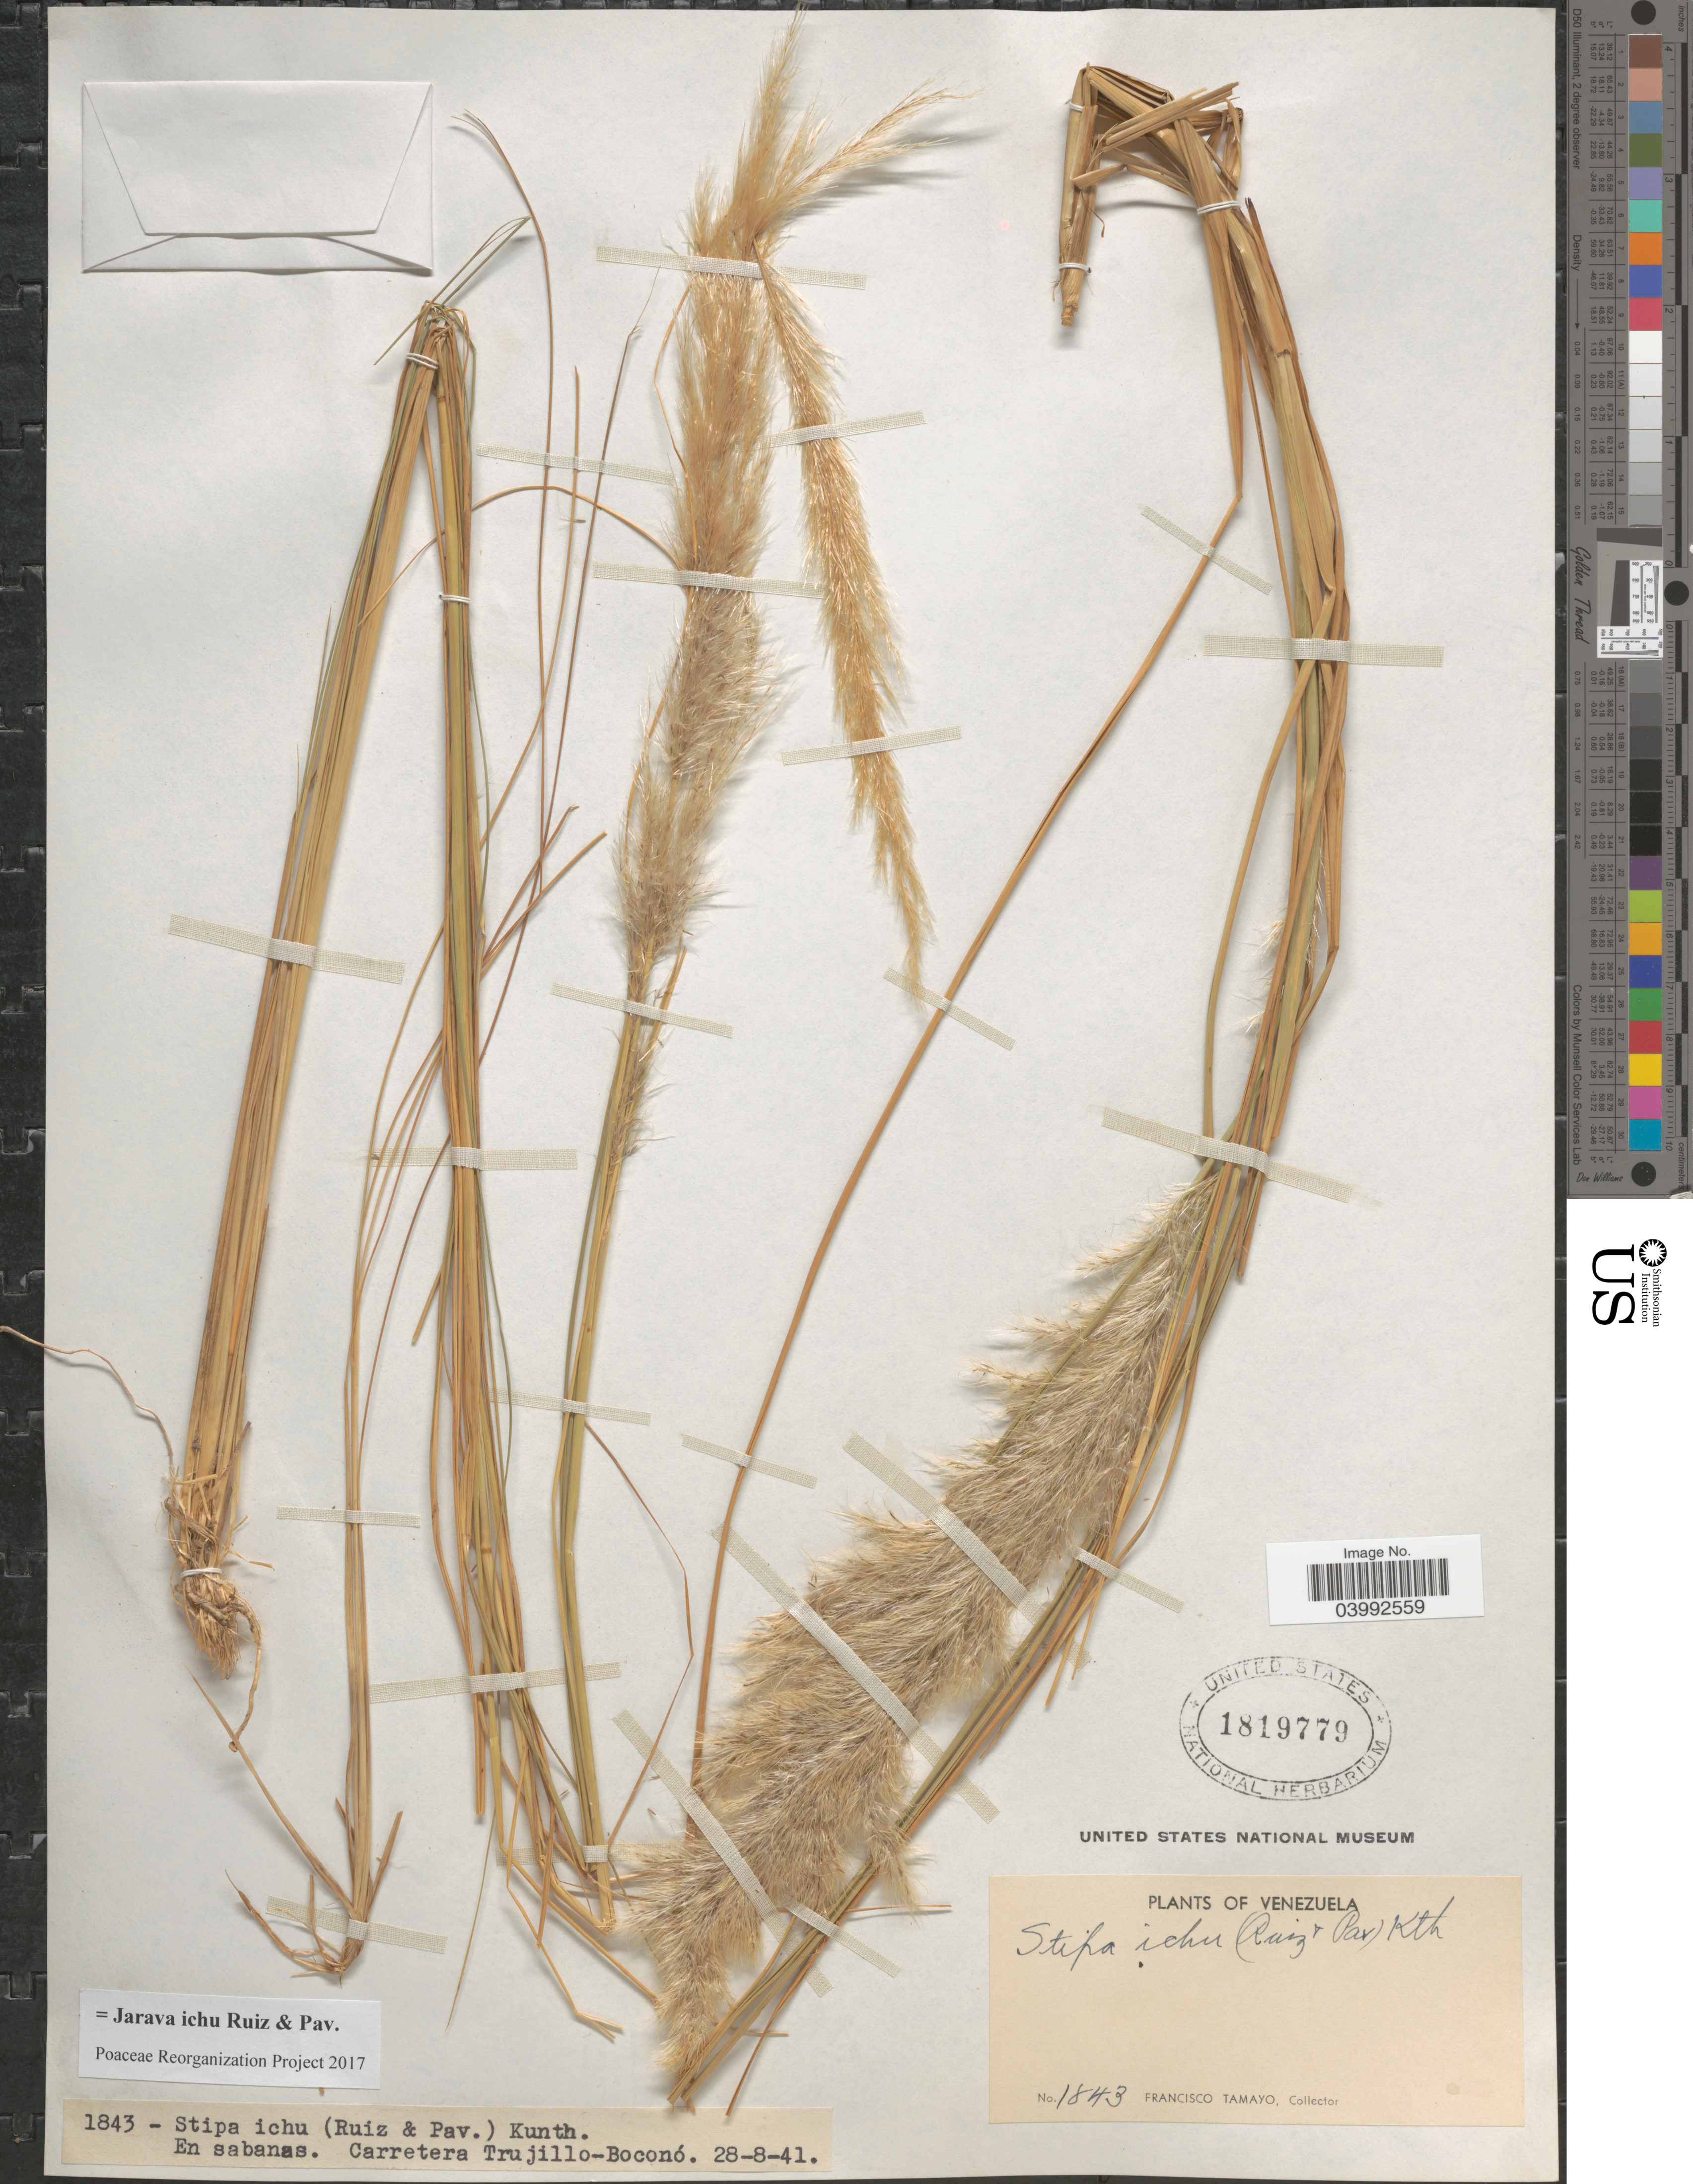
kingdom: Plantae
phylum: Tracheophyta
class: Liliopsida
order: Poales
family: Poaceae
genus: Jarava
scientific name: Jarava ichu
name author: Ruiz & Pav.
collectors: F. Tamayo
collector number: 1843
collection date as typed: Transcribed d/m/y: 28/8/41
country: Venezuela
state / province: Trujillo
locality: Carretera Trujillo-Boconó.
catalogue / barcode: US 1819779